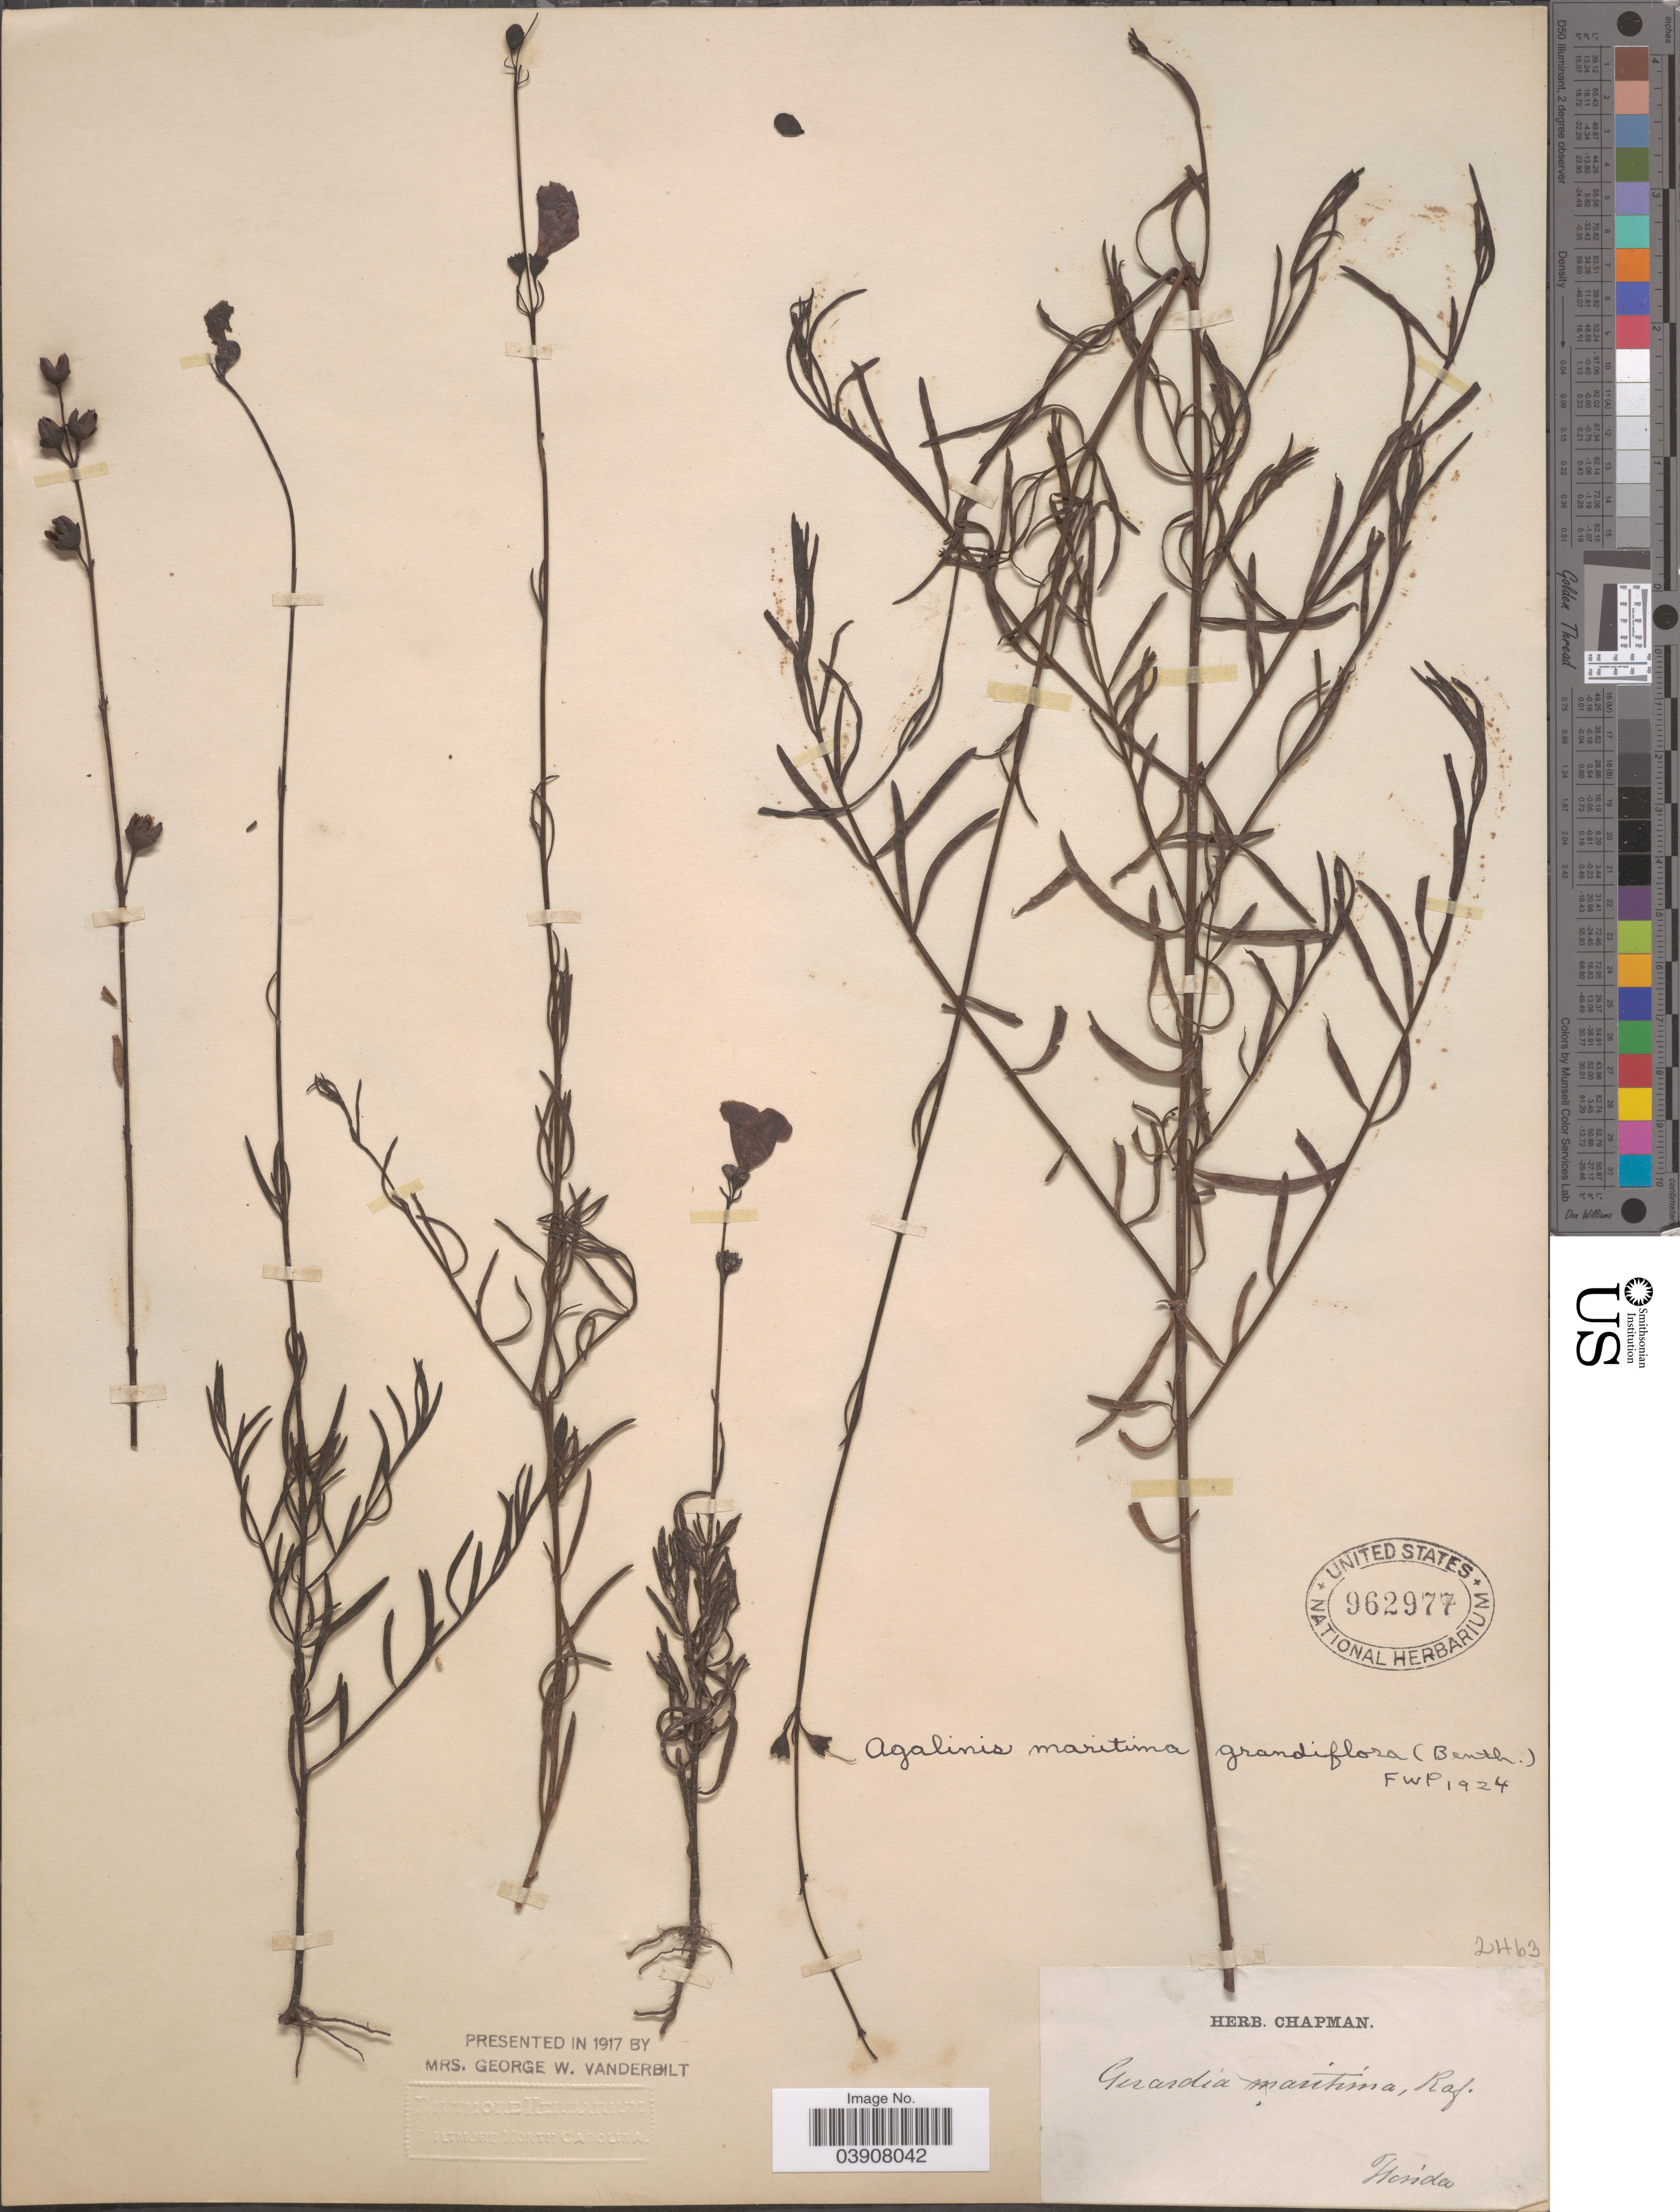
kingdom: Plantae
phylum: Tracheophyta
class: Magnoliopsida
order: Lamiales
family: Orobanchaceae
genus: Agalinis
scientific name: Agalinis maritima var. grandiflora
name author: (Benth.) Pennell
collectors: ex herb. Chapman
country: United States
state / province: Florida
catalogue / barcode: US 962977